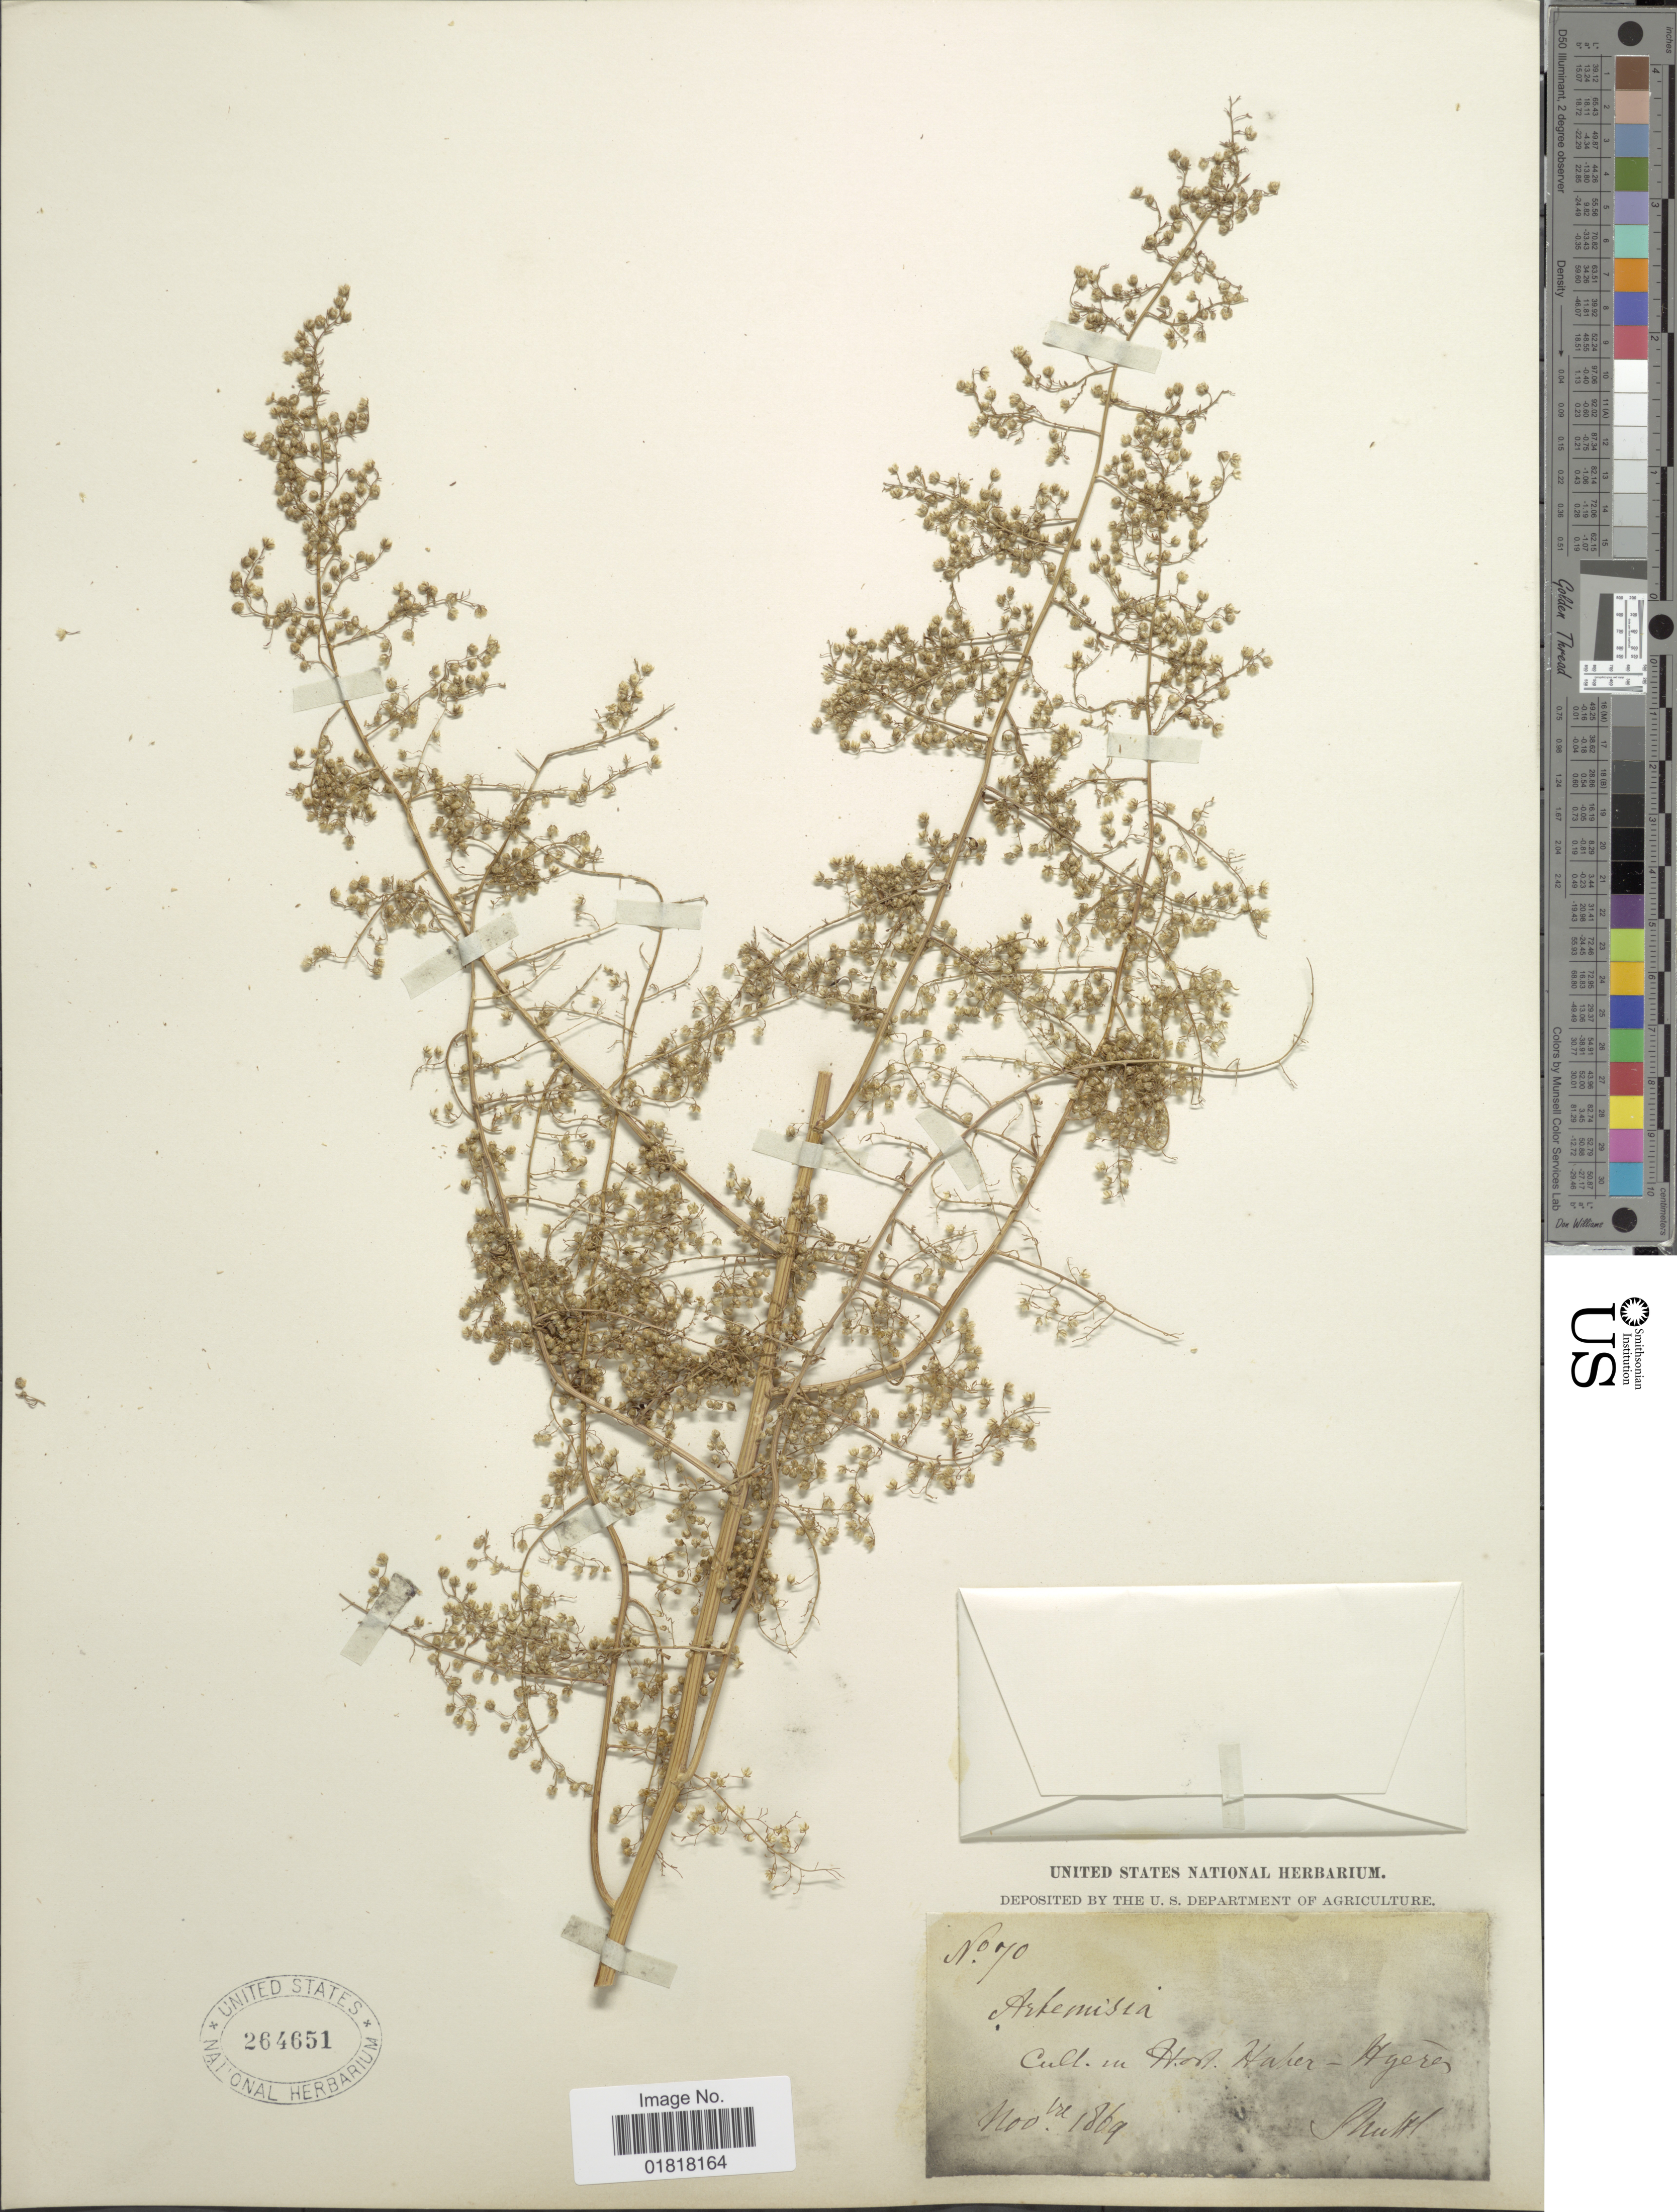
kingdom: Plantae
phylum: Tracheophyta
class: Magnoliopsida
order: Asterales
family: Asteraceae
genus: Artemisia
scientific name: Artemisia sp.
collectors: -. Schuitz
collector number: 70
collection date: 1869-11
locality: In Hort. Haher, Ayeré [interpreted]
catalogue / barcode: US 264651